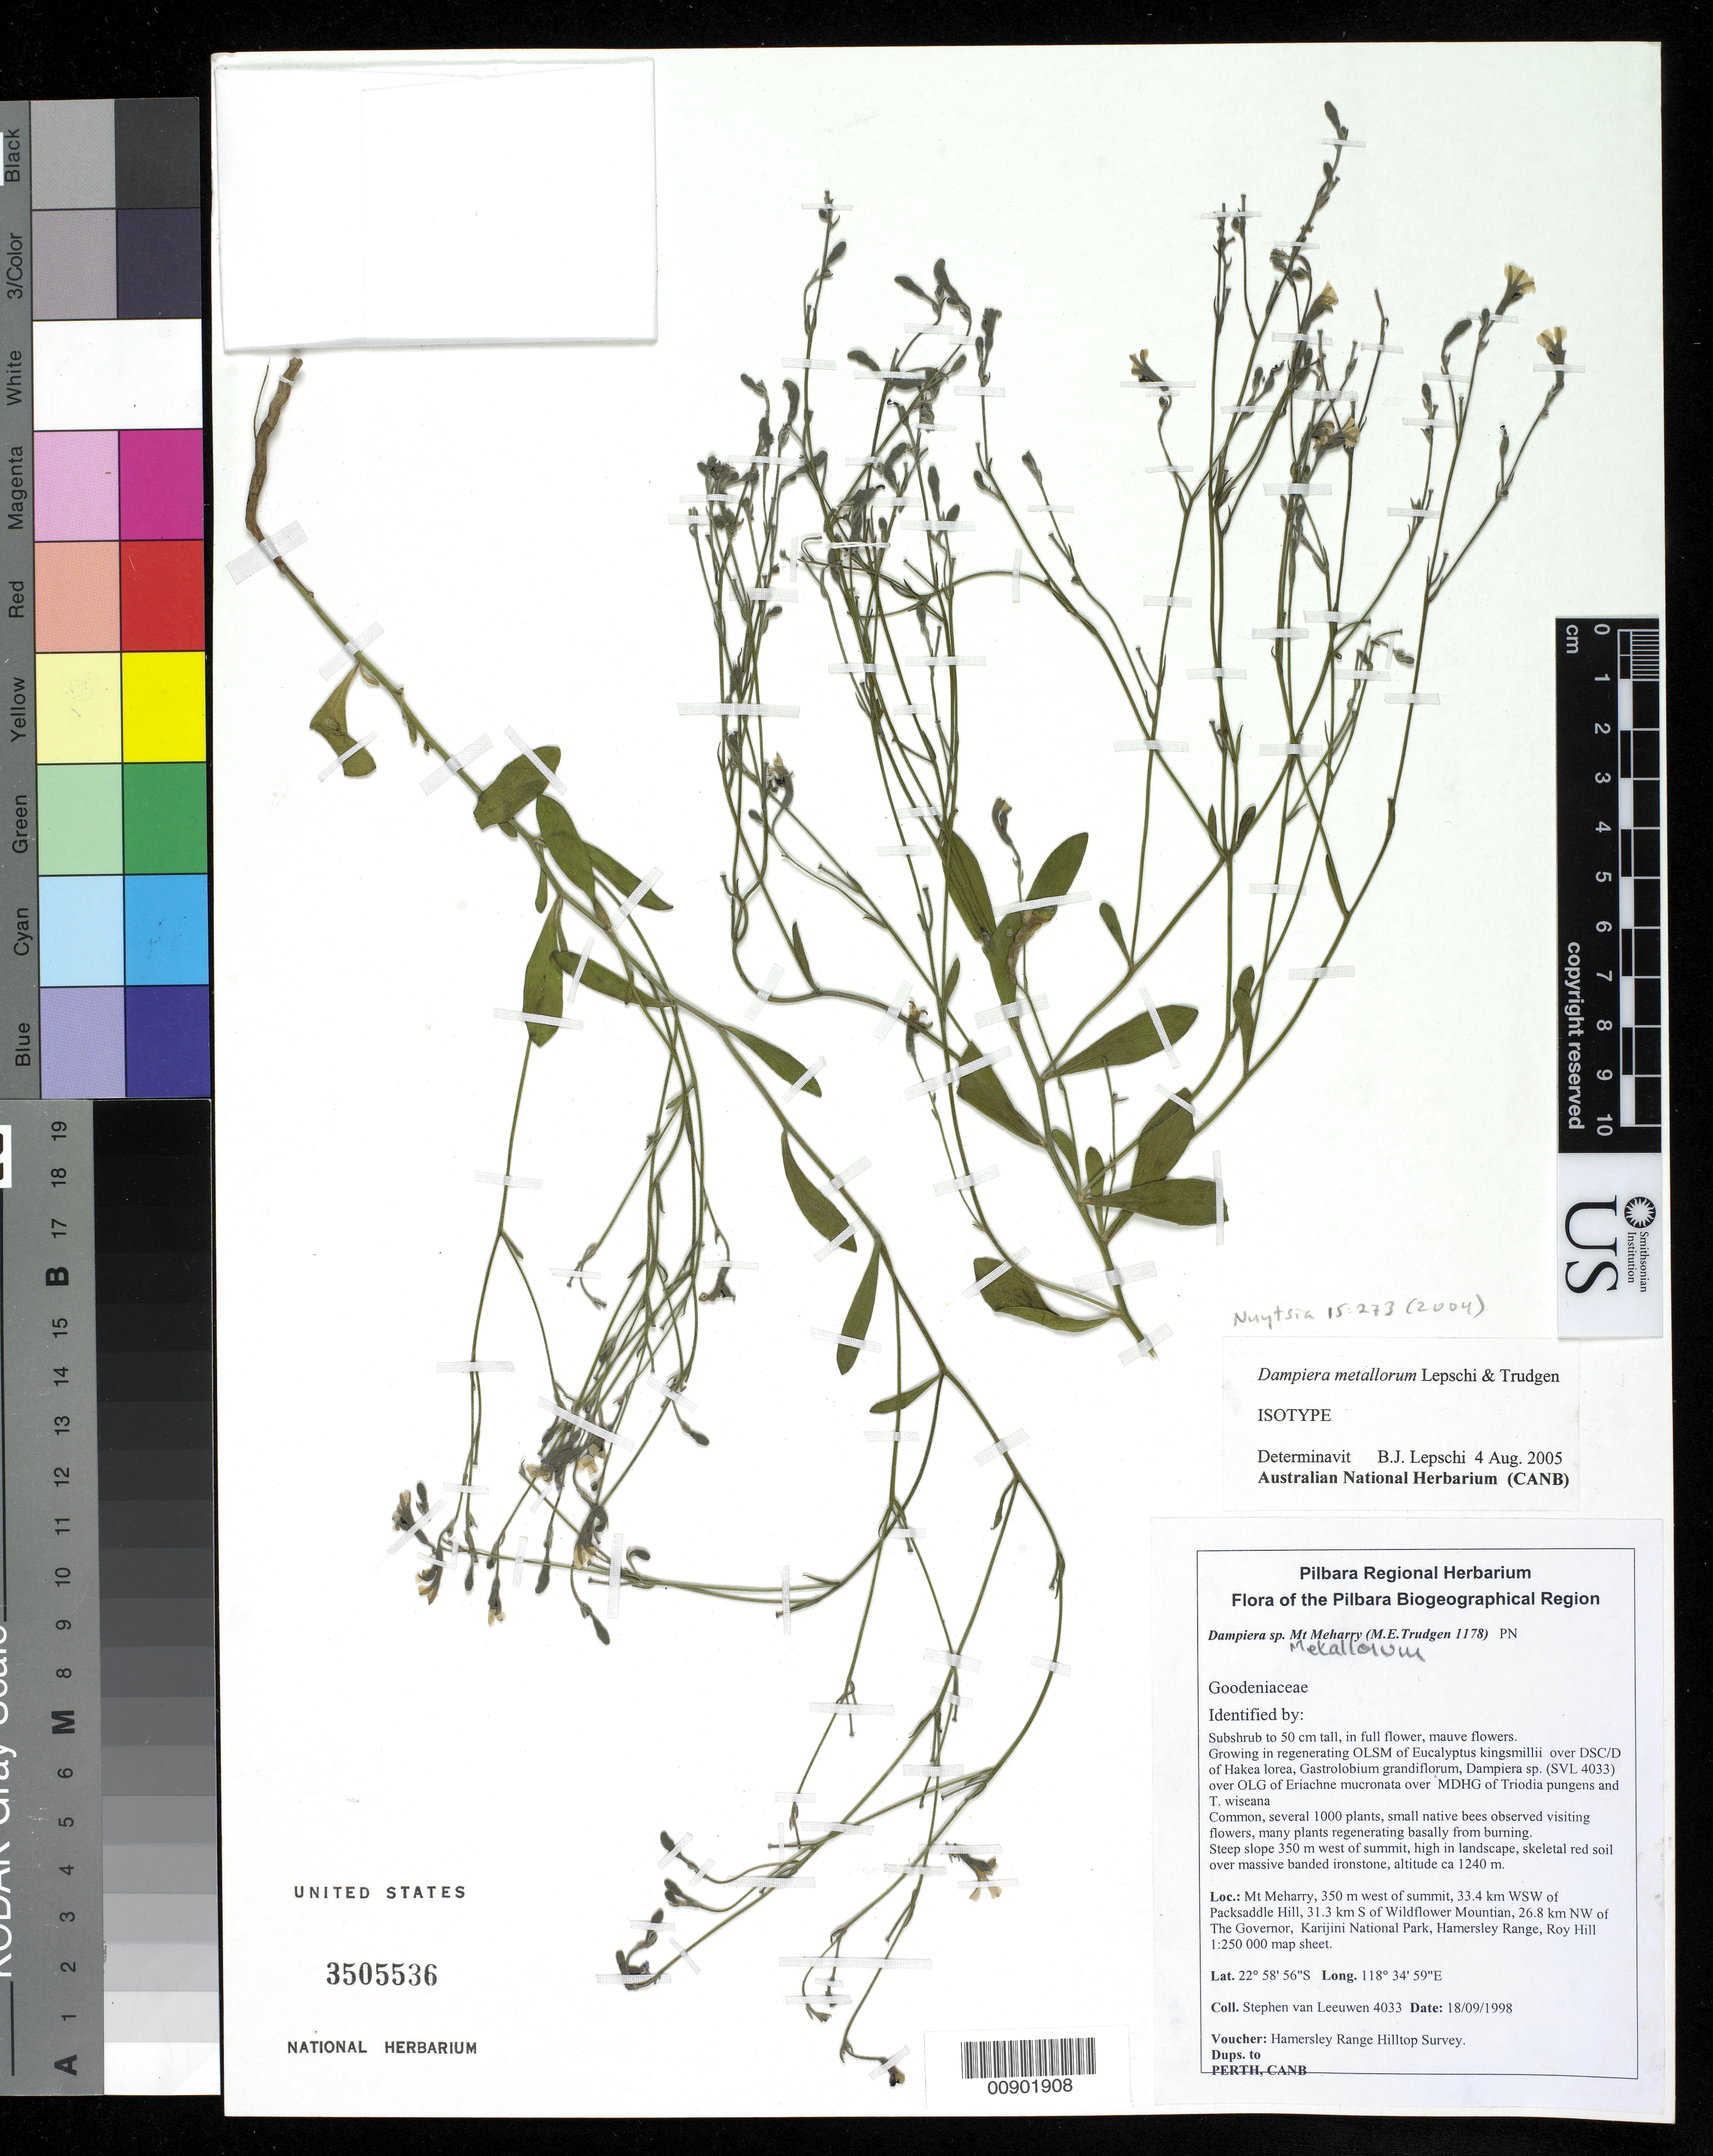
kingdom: Plantae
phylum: Tracheophyta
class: Magnoliopsida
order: Asterales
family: Goodeniaceae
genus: Dampiera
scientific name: Dampiera metallorum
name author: Lepschi & Trudgen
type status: Isotype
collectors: S. Van Leeuwen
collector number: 4033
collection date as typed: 18 Sep 1998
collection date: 1998-09-18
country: Australia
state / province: Western Australia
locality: Mt. Meharry, 350 m west of summit, 33. 4 km WSW of Packsaddle Hill, 31.3 km S of Wildflower Mountain, 26.8 km NW of The Governor, Karijini National Park, Hamersley Range, Roy Hill.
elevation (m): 1240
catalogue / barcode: US 3505536